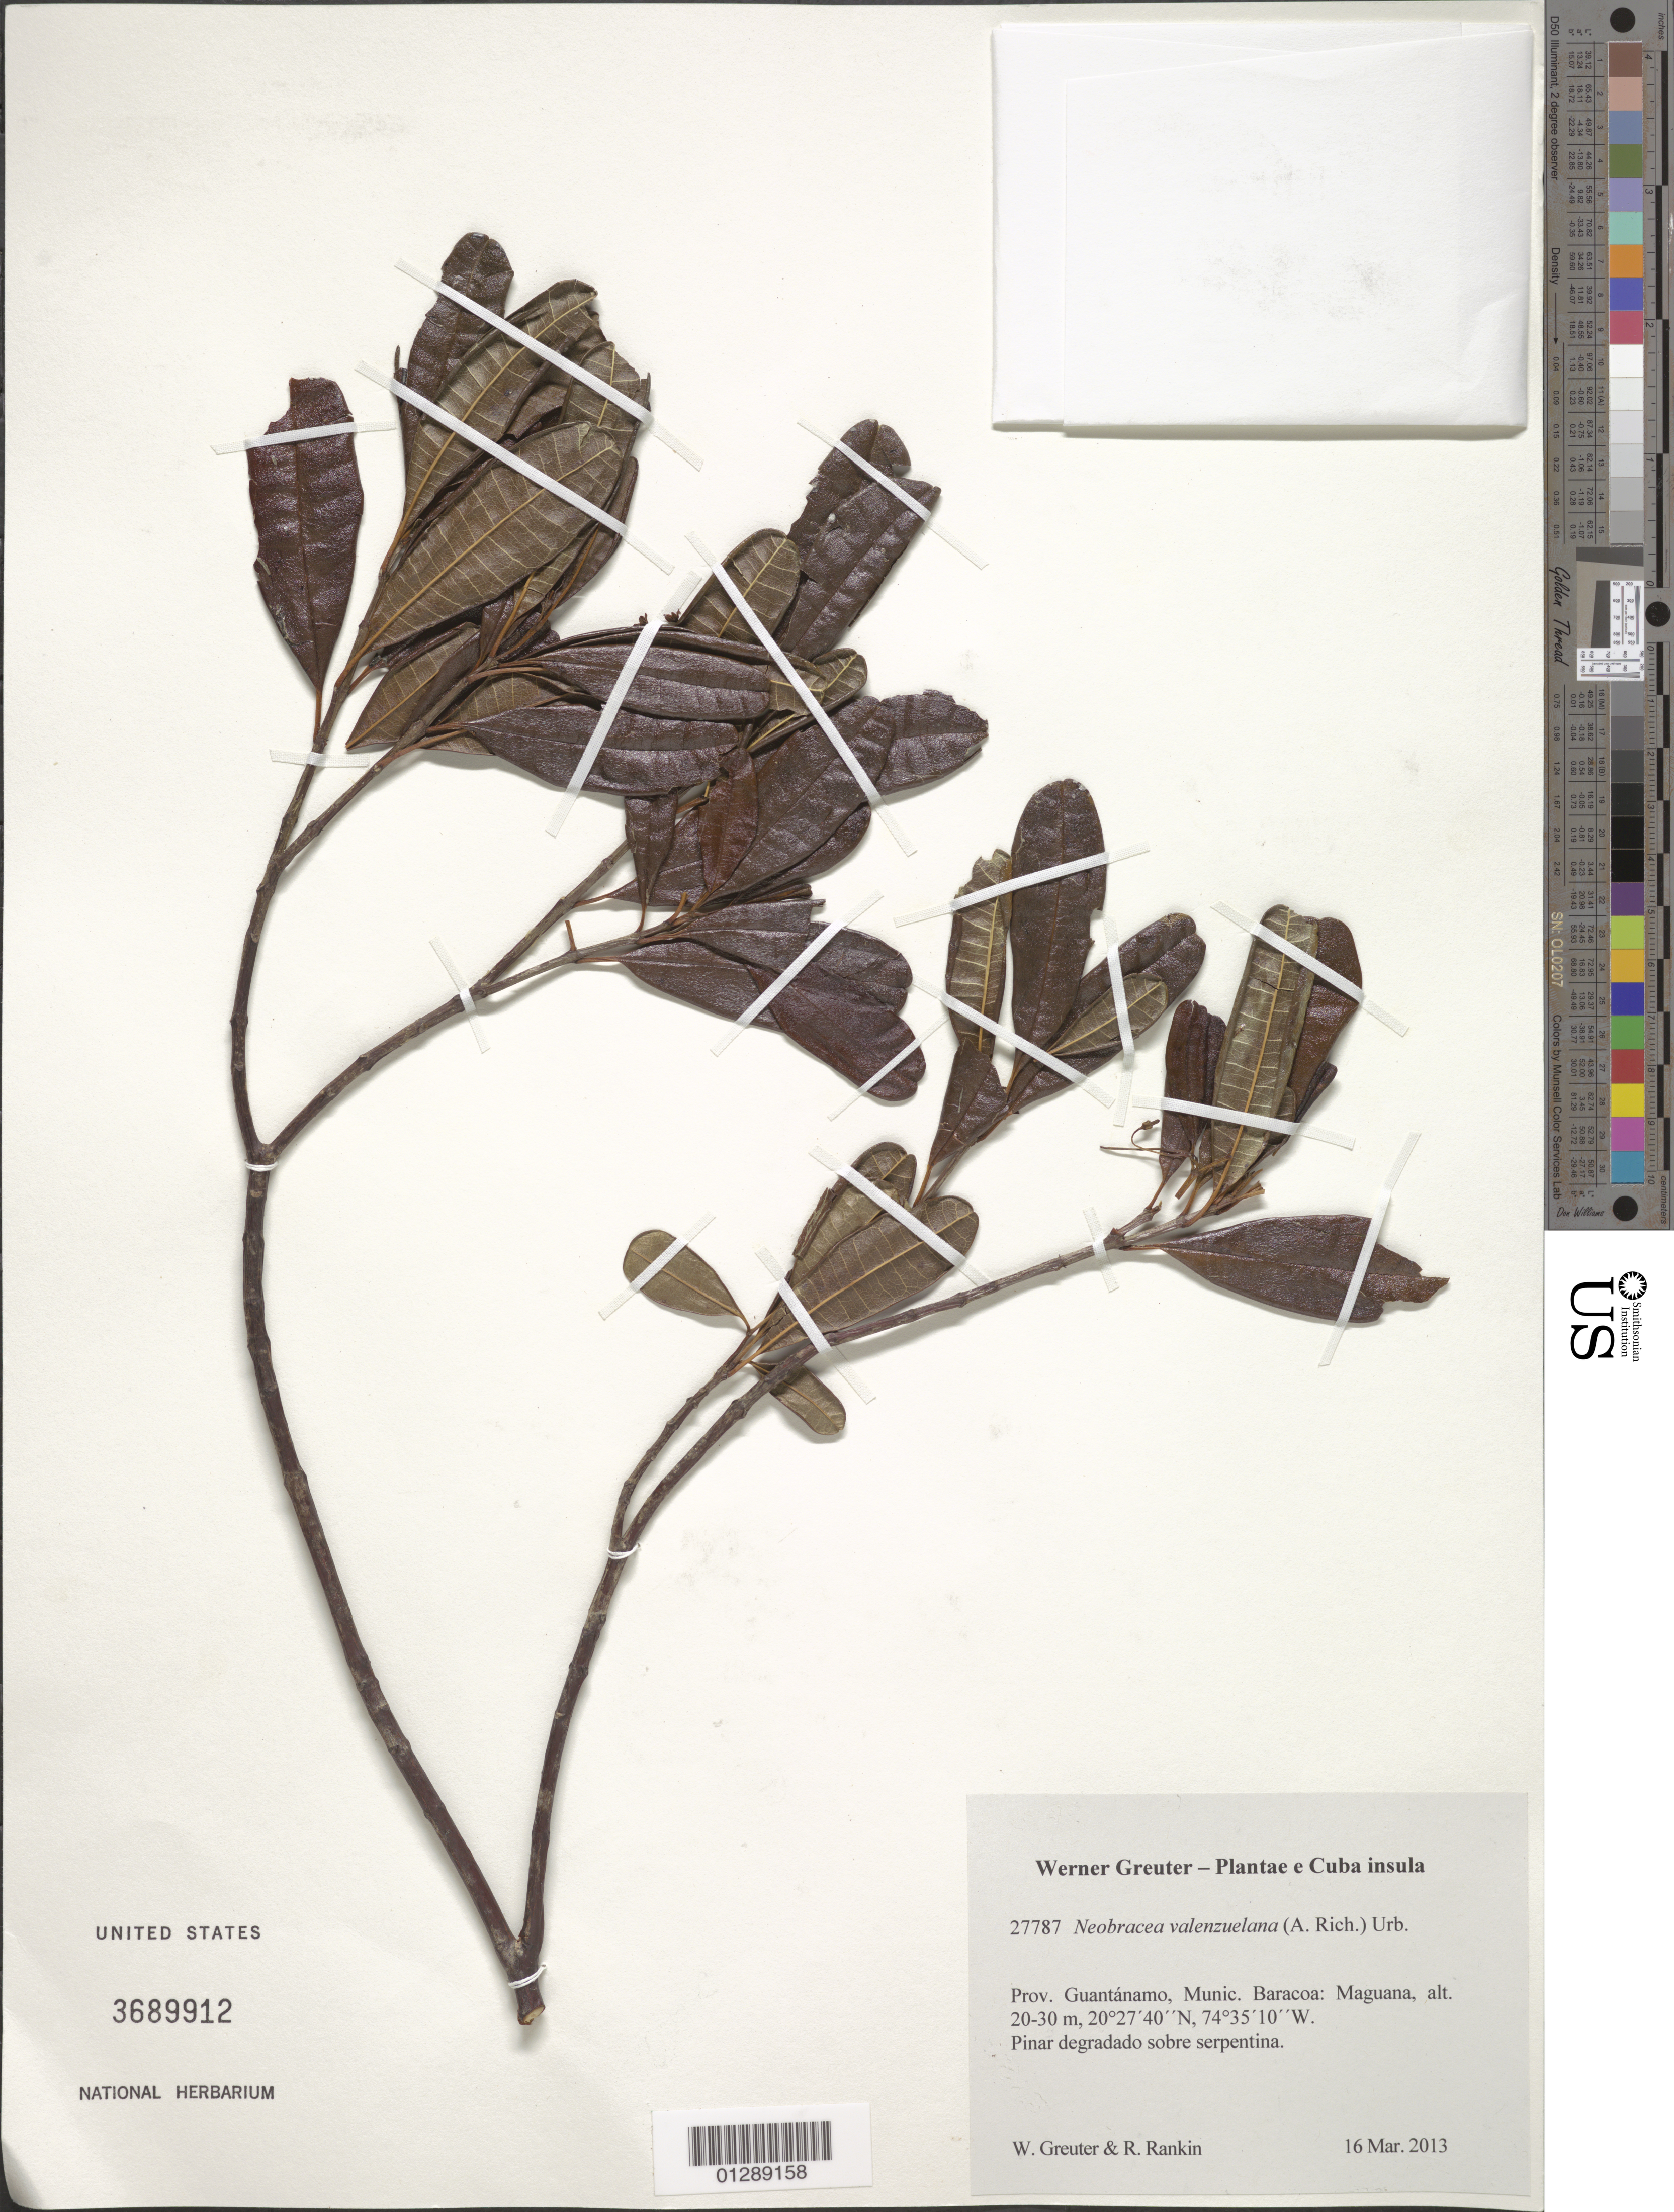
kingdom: Plantae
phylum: Tracheophyta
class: Magnoliopsida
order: Gentianales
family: Apocynaceae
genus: Neobracea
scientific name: Neobracea valenzuelana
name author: (A. Rich.) Urb.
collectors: W. R. Greuter & R. Rankin Rodriguez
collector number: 27787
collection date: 2013-03-16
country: Cuba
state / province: Guantanamo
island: Cuba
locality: Munic. Baracoa: Maguana.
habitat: Pinar degradado sobre serpentina.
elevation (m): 20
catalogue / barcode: US 3689912